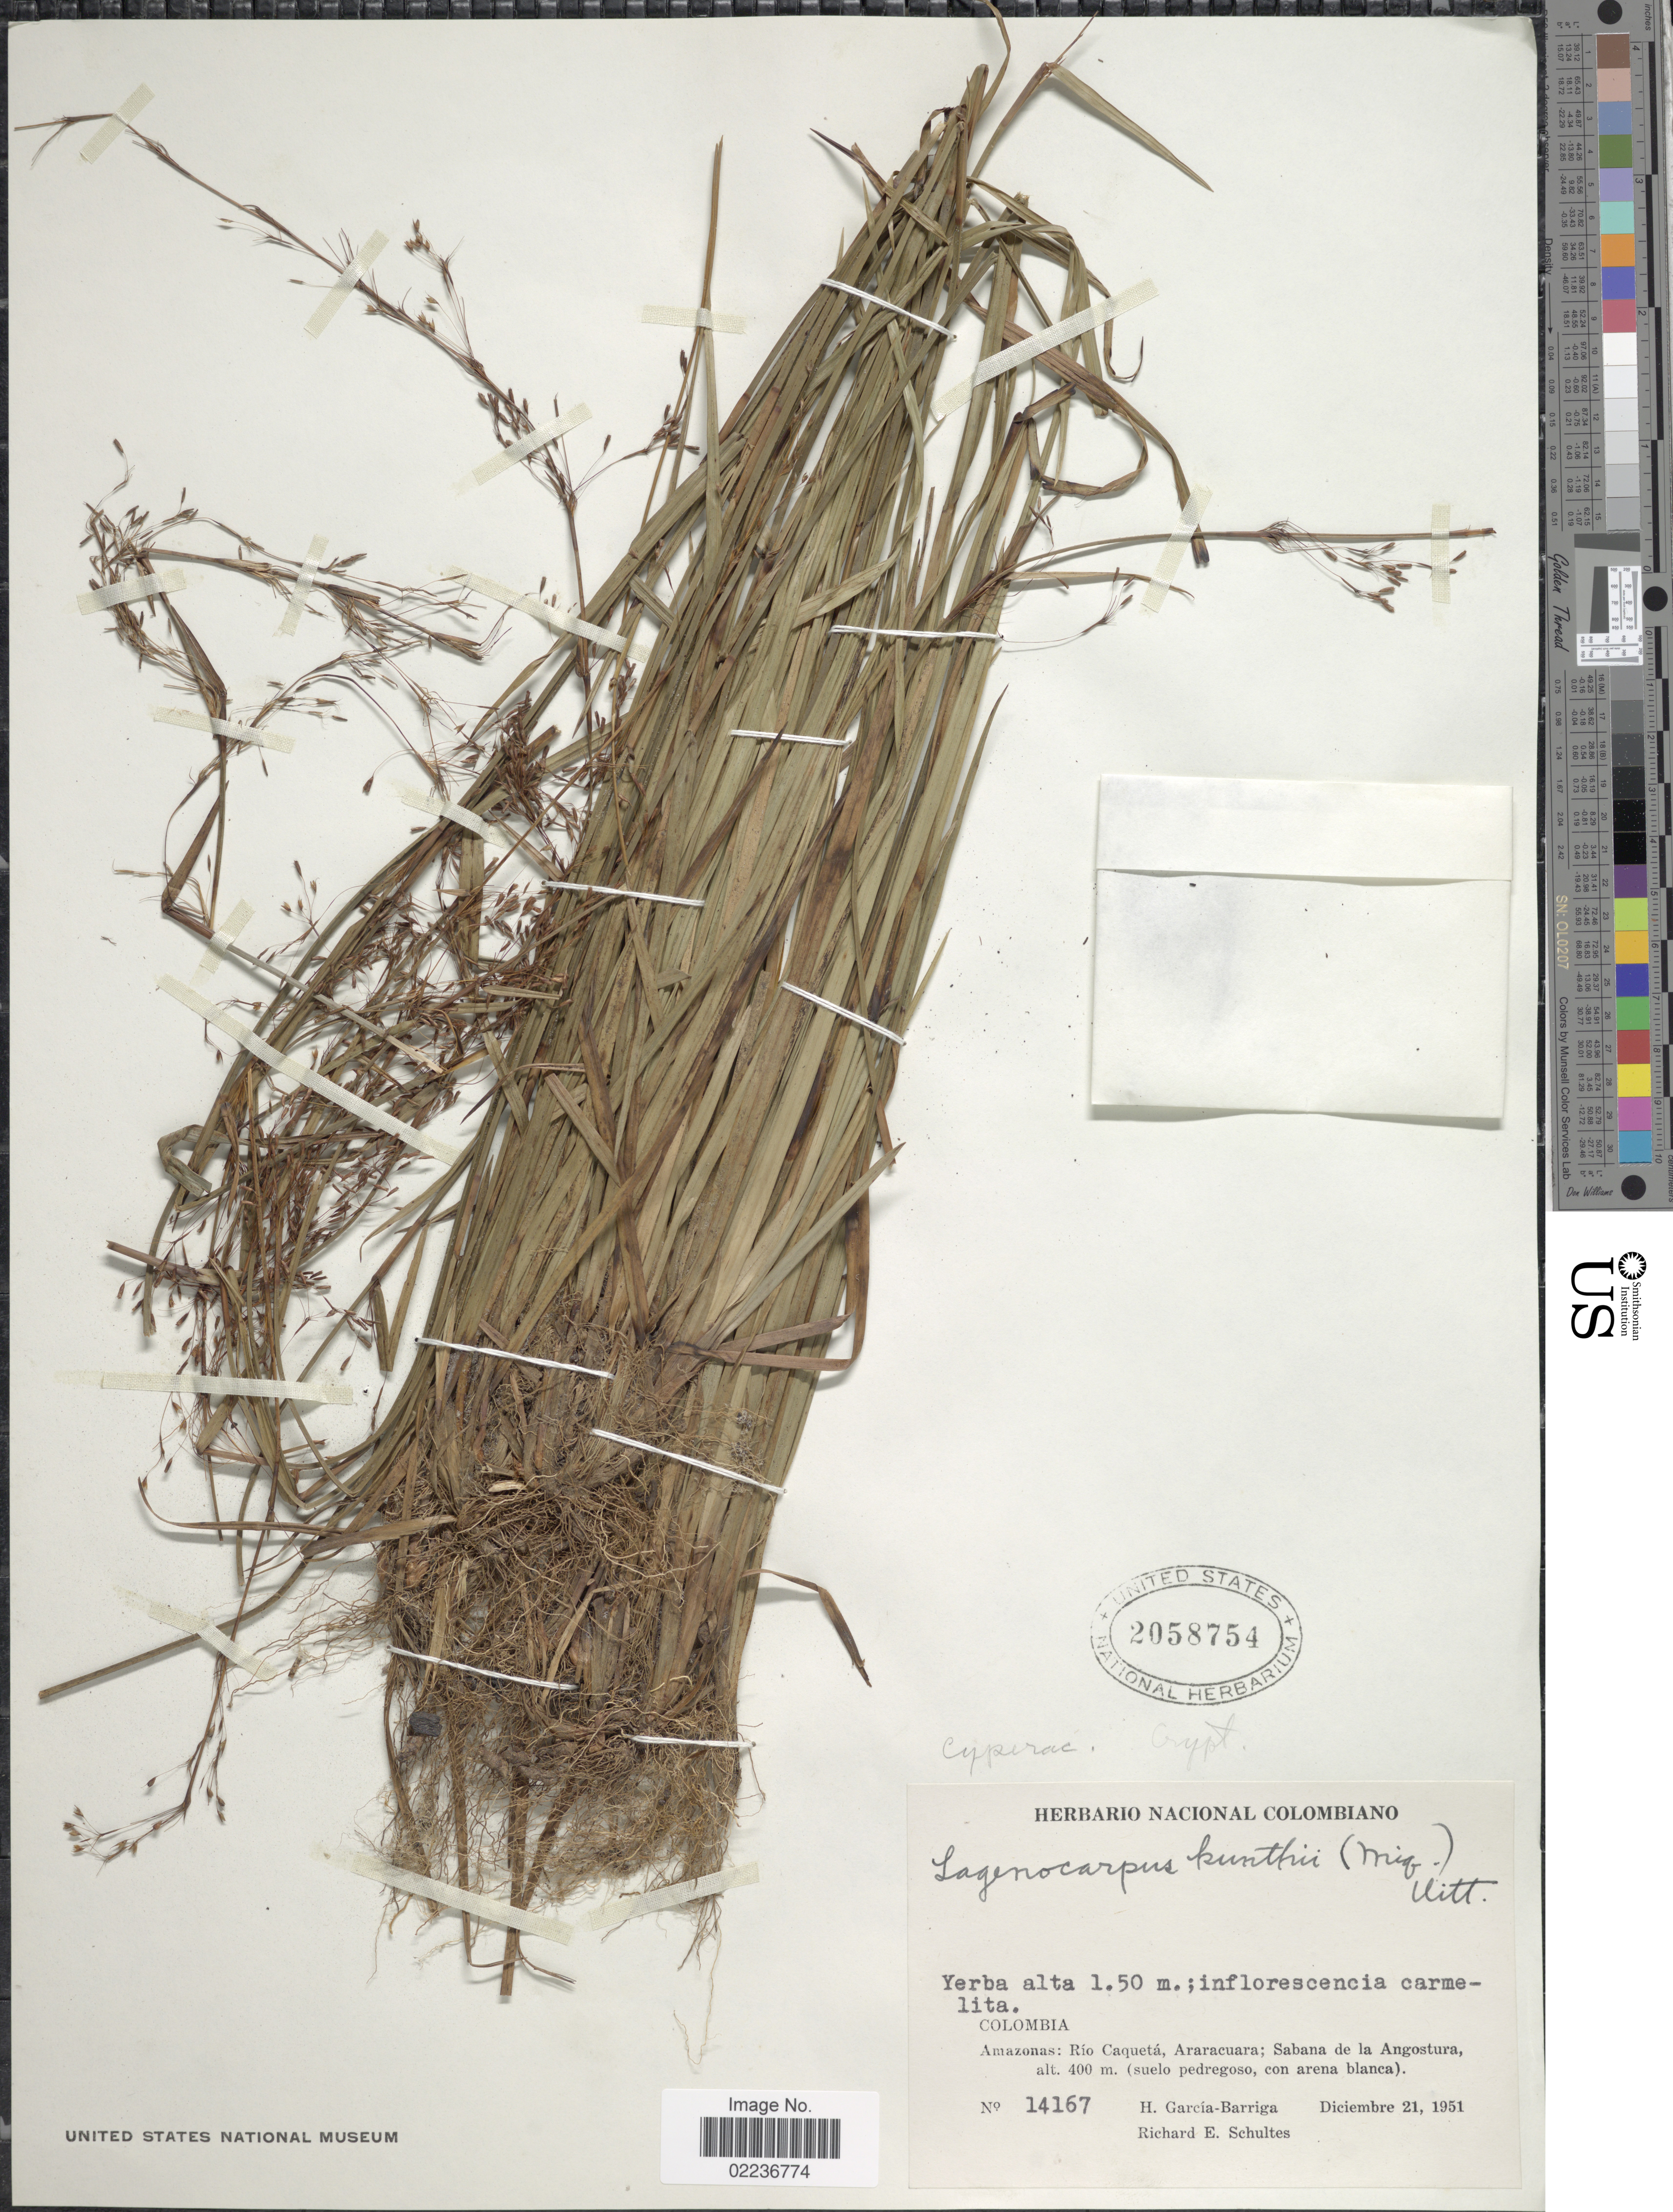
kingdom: Plantae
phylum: Tracheophyta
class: Liliopsida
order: Poales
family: Cyperaceae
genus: Cryptangium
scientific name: Cryptangium verticillatum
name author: (Spreng.) Vitta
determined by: Strong, Mark T., (BOT), Smithsonian Institution - National Museum of Natural History (UNITED STATES)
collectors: H. García Barriga & R. E. Schultes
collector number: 14167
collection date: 1951-12-21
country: Colombia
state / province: Amazônas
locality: Rio Caqueta, Araracuara; Sabana de la Agostura (suelo pedregoso, con arena blanca)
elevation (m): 400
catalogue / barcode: US 2058754